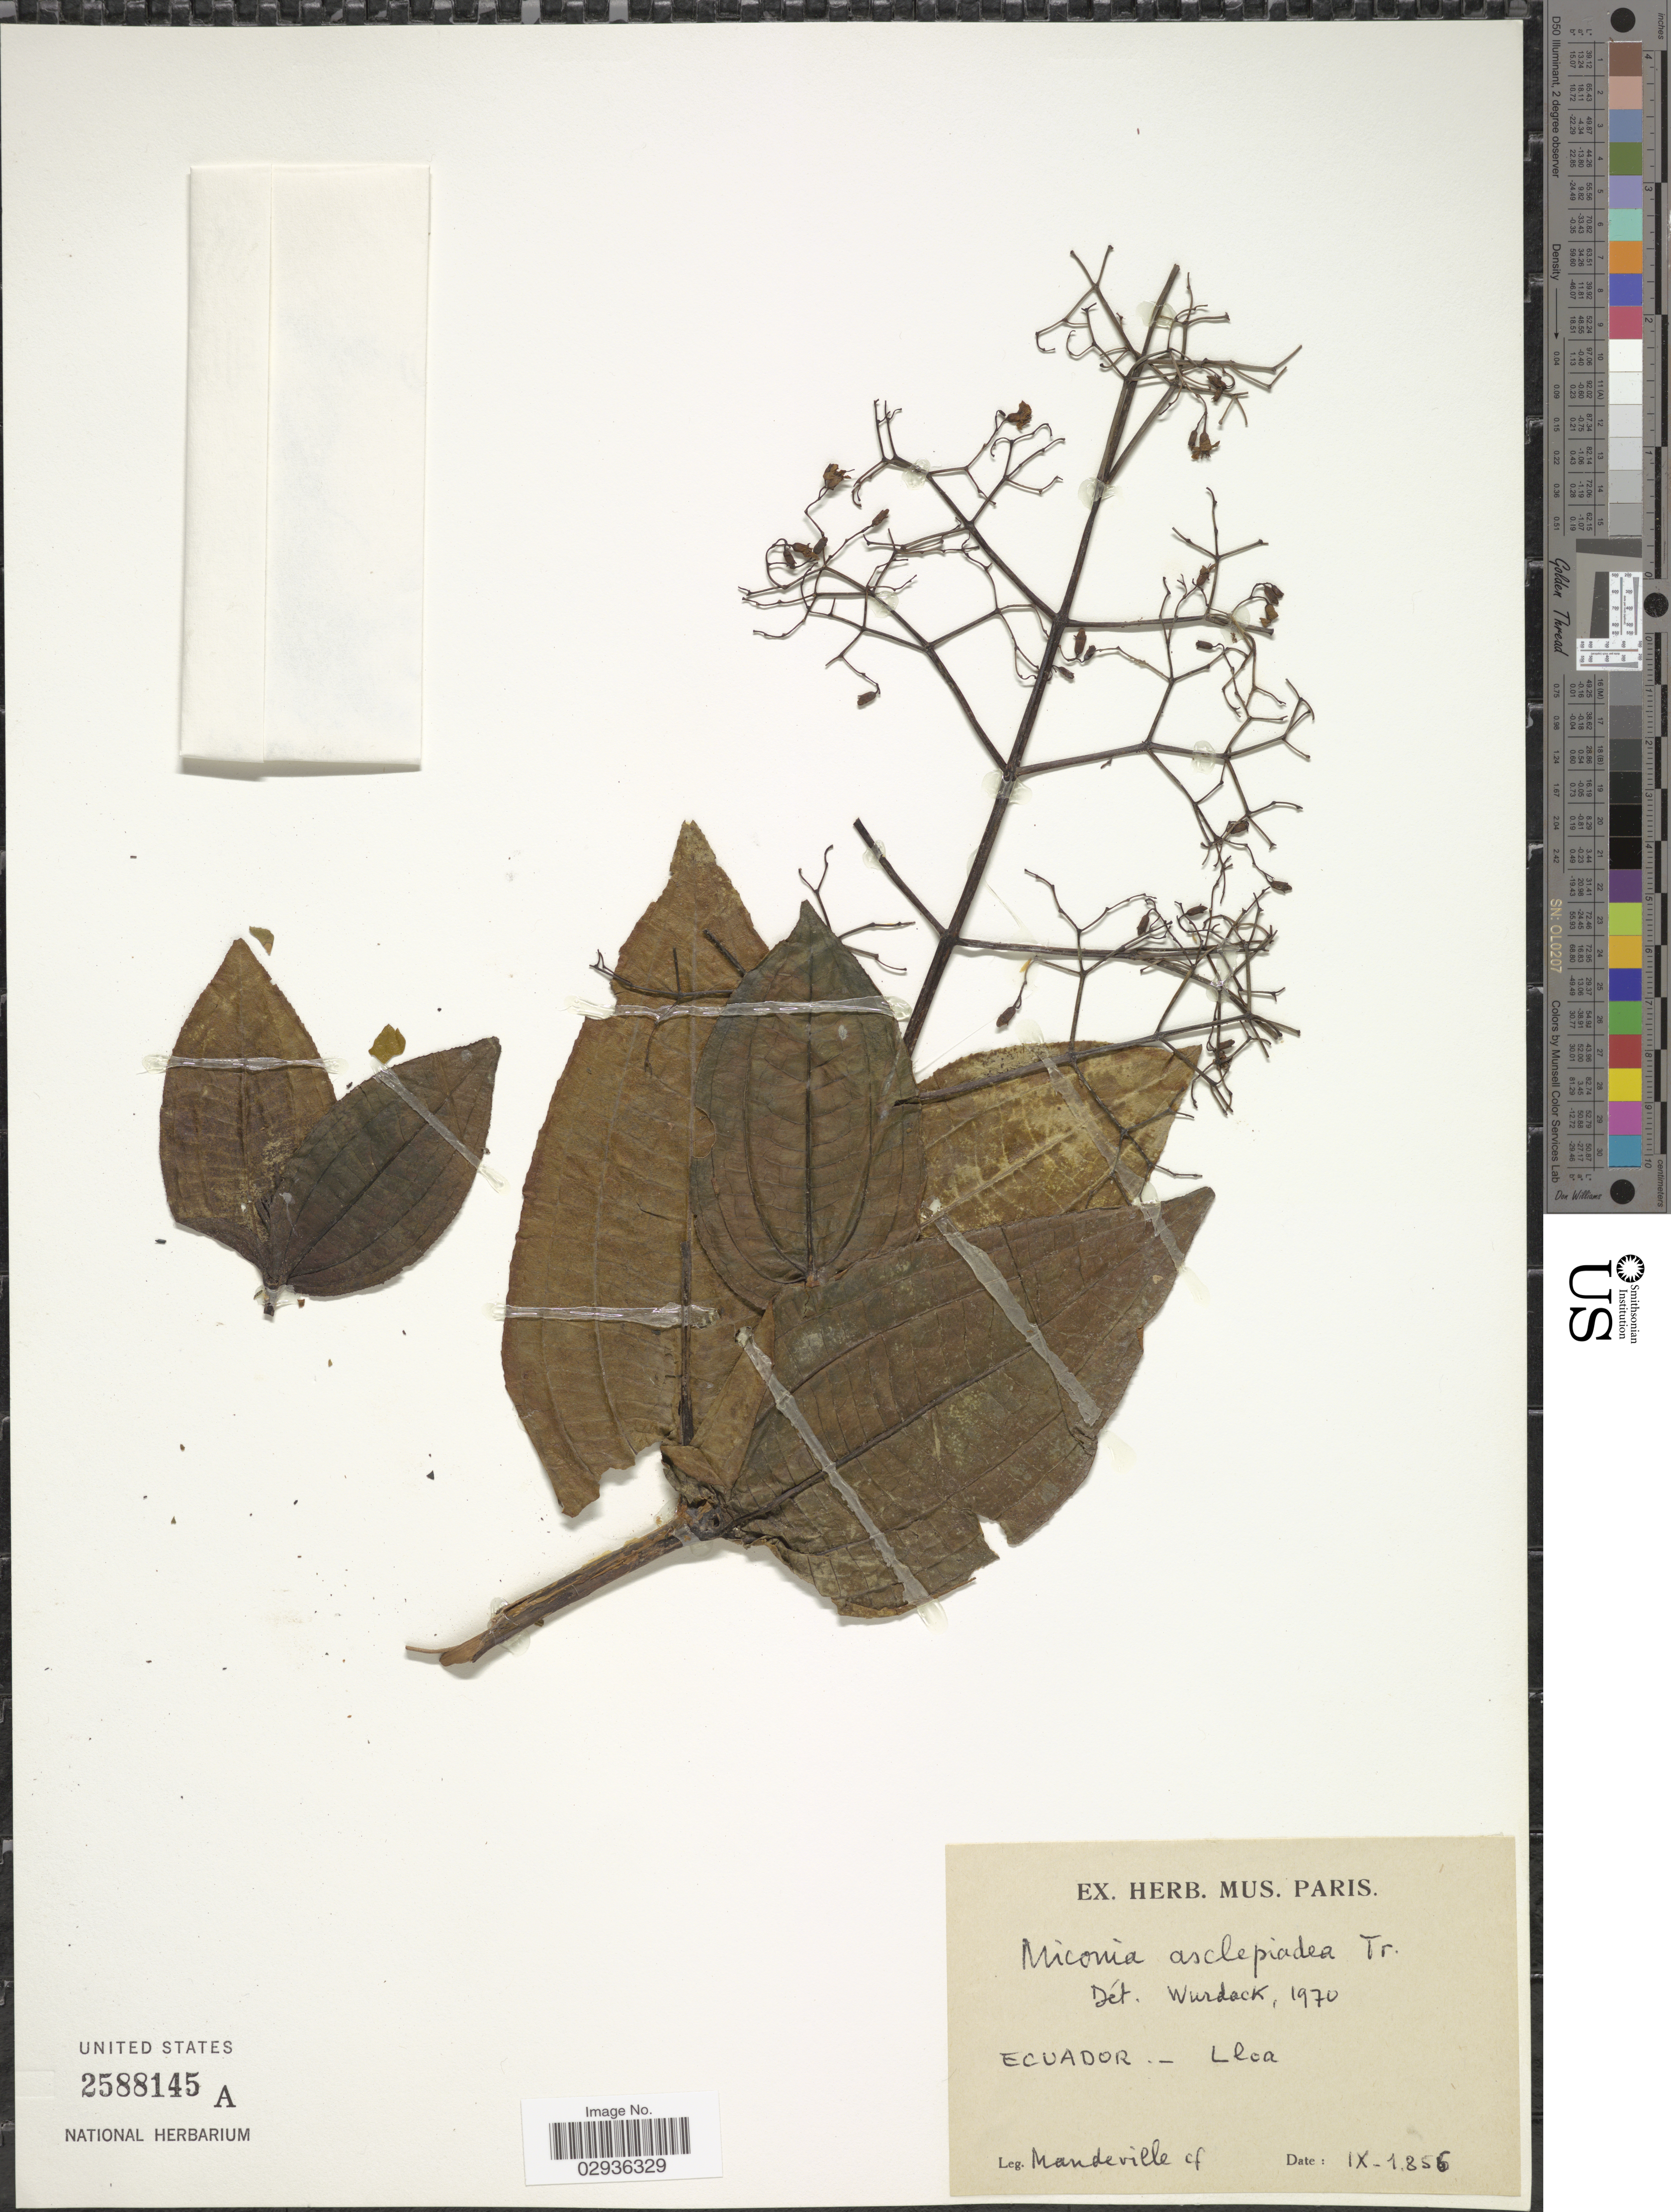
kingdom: Plantae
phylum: Tracheophyta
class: Magnoliopsida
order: Myrtales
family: Melastomataceae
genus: Miconia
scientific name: Miconia asclepiadea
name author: Triana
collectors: Mandeville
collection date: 1856-09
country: Ecuador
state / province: Pichincha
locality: Lloa.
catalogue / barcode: US 2588145A